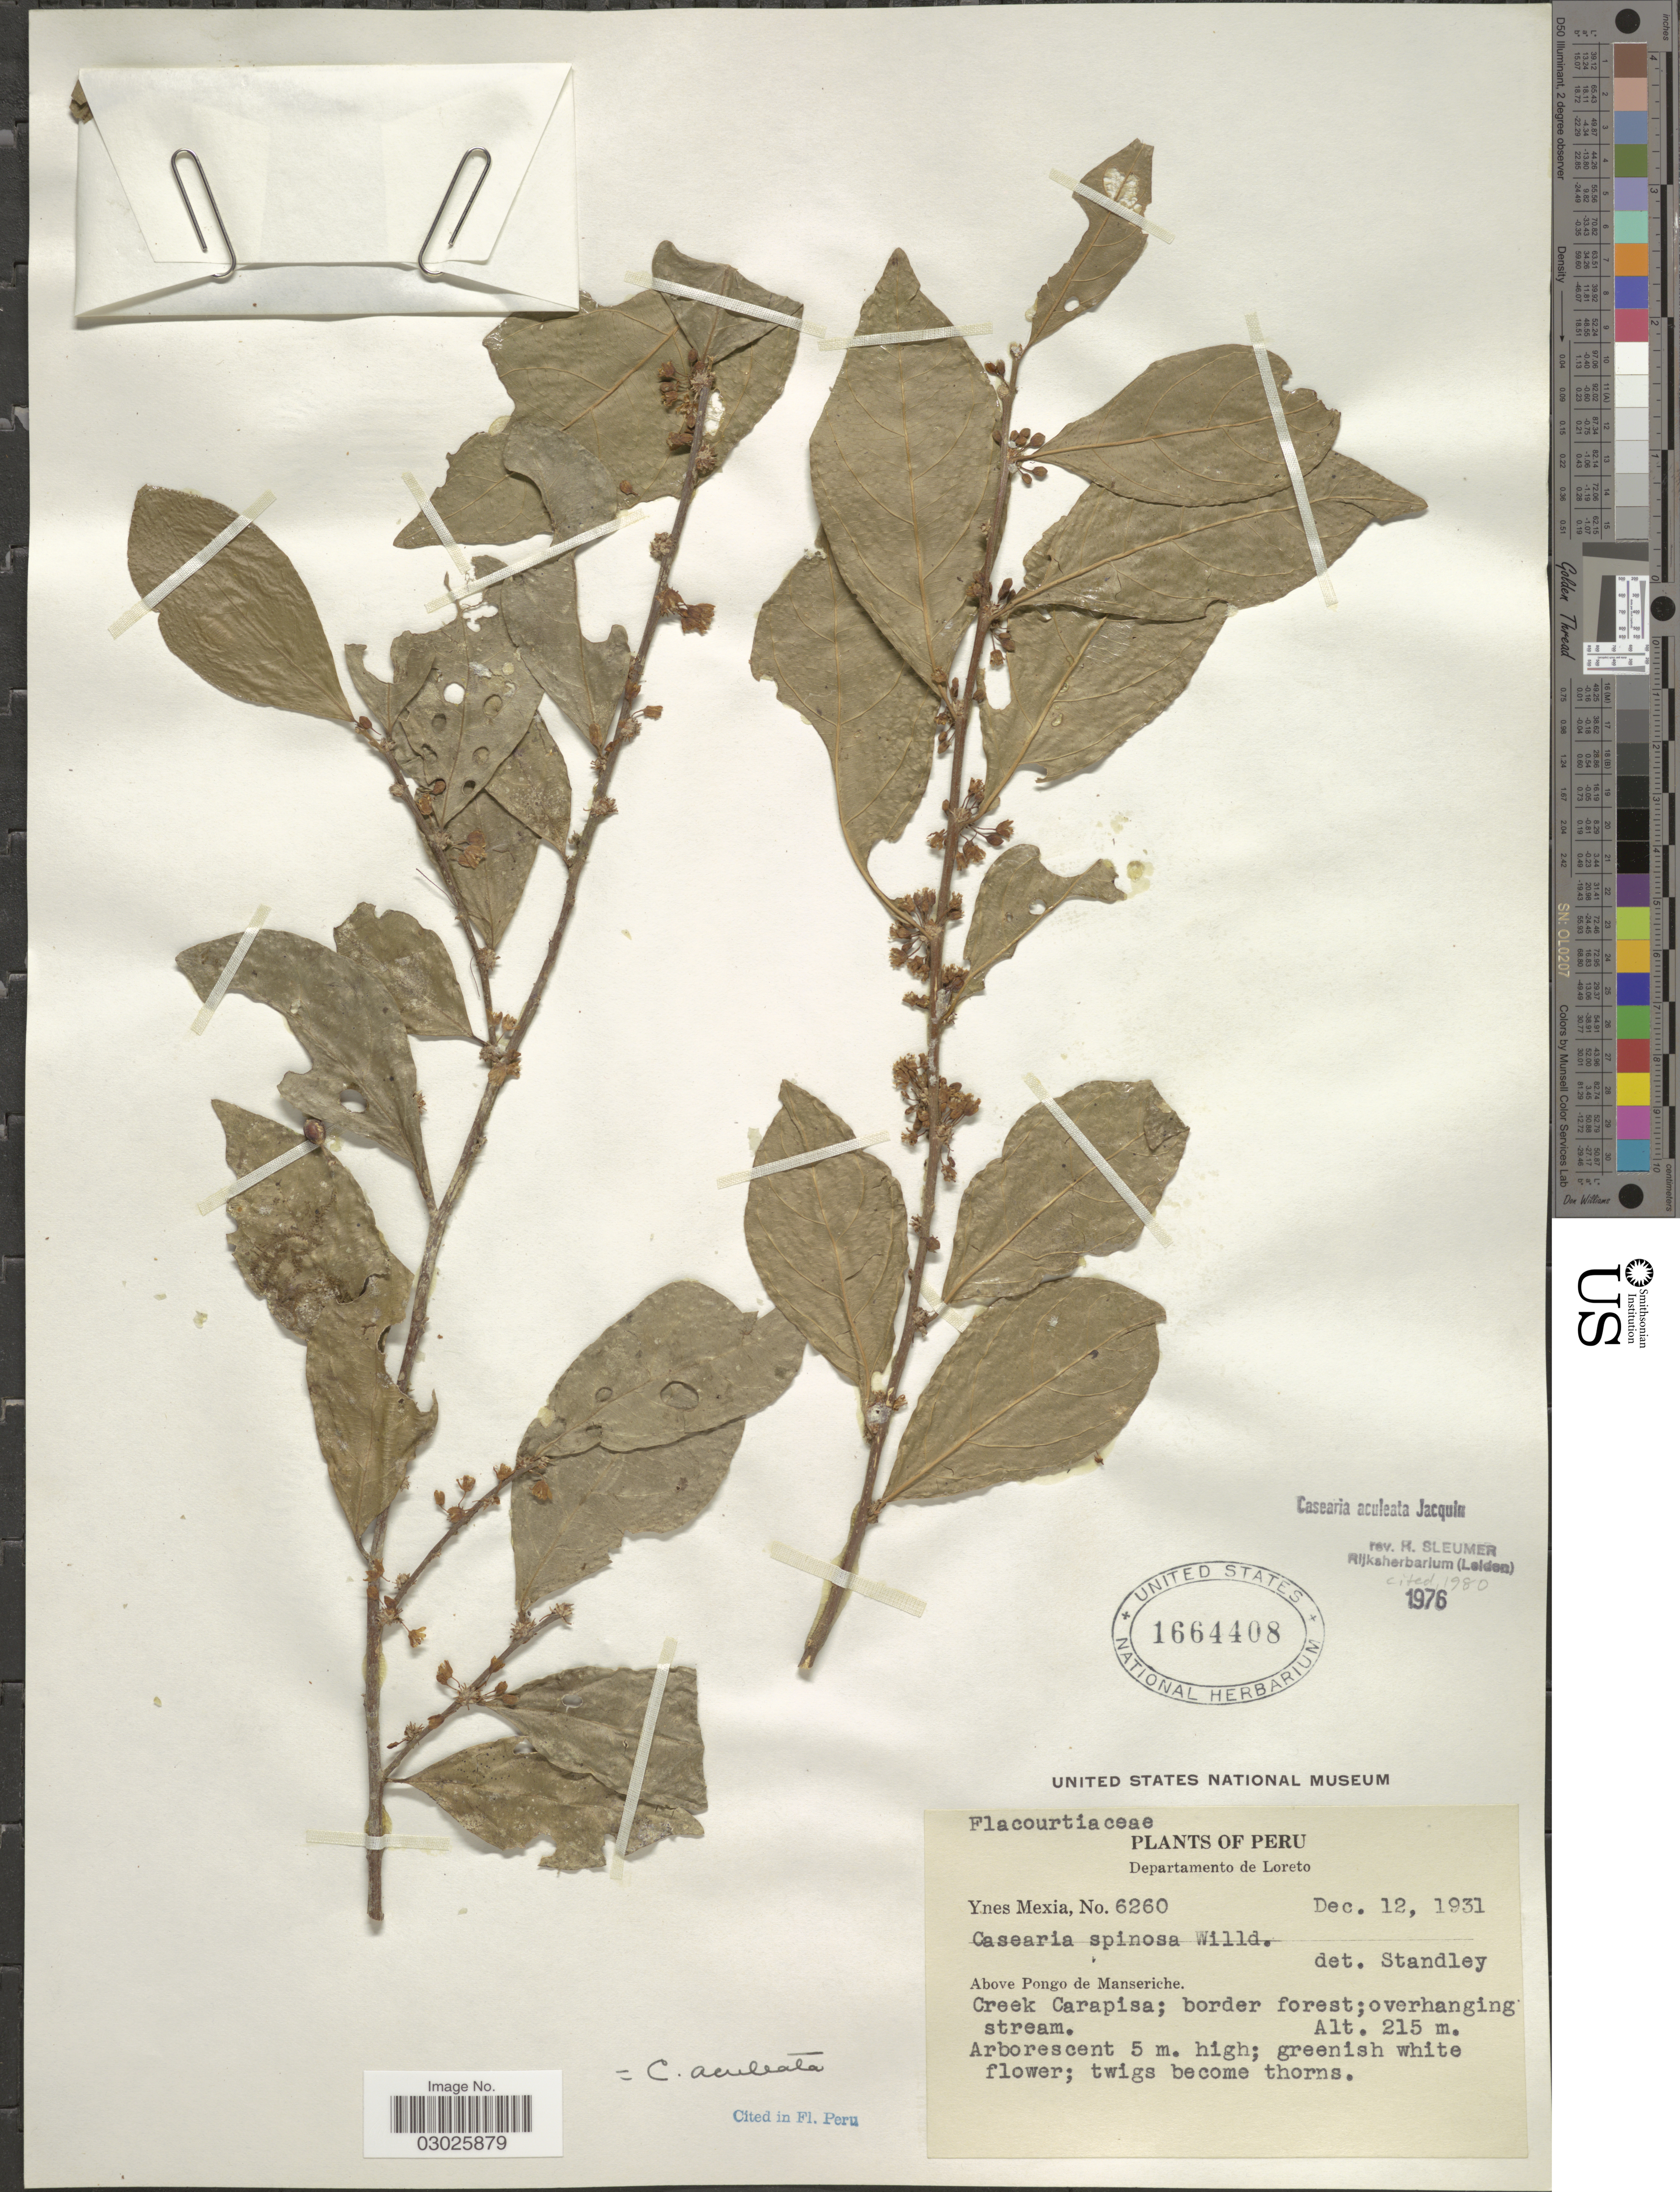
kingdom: Plantae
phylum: Tracheophyta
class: Magnoliopsida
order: Malpighiales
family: Salicaceae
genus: Casearia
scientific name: Casearia aculeata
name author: Jacq.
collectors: Y. Mexia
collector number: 6260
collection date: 1931-12-12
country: Peru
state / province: Loreto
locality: Departamento de Loreto. Above Pongo de Manseriche. Creek Carapisa; border forest; overhanging stream.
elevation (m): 215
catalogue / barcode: US 1664408